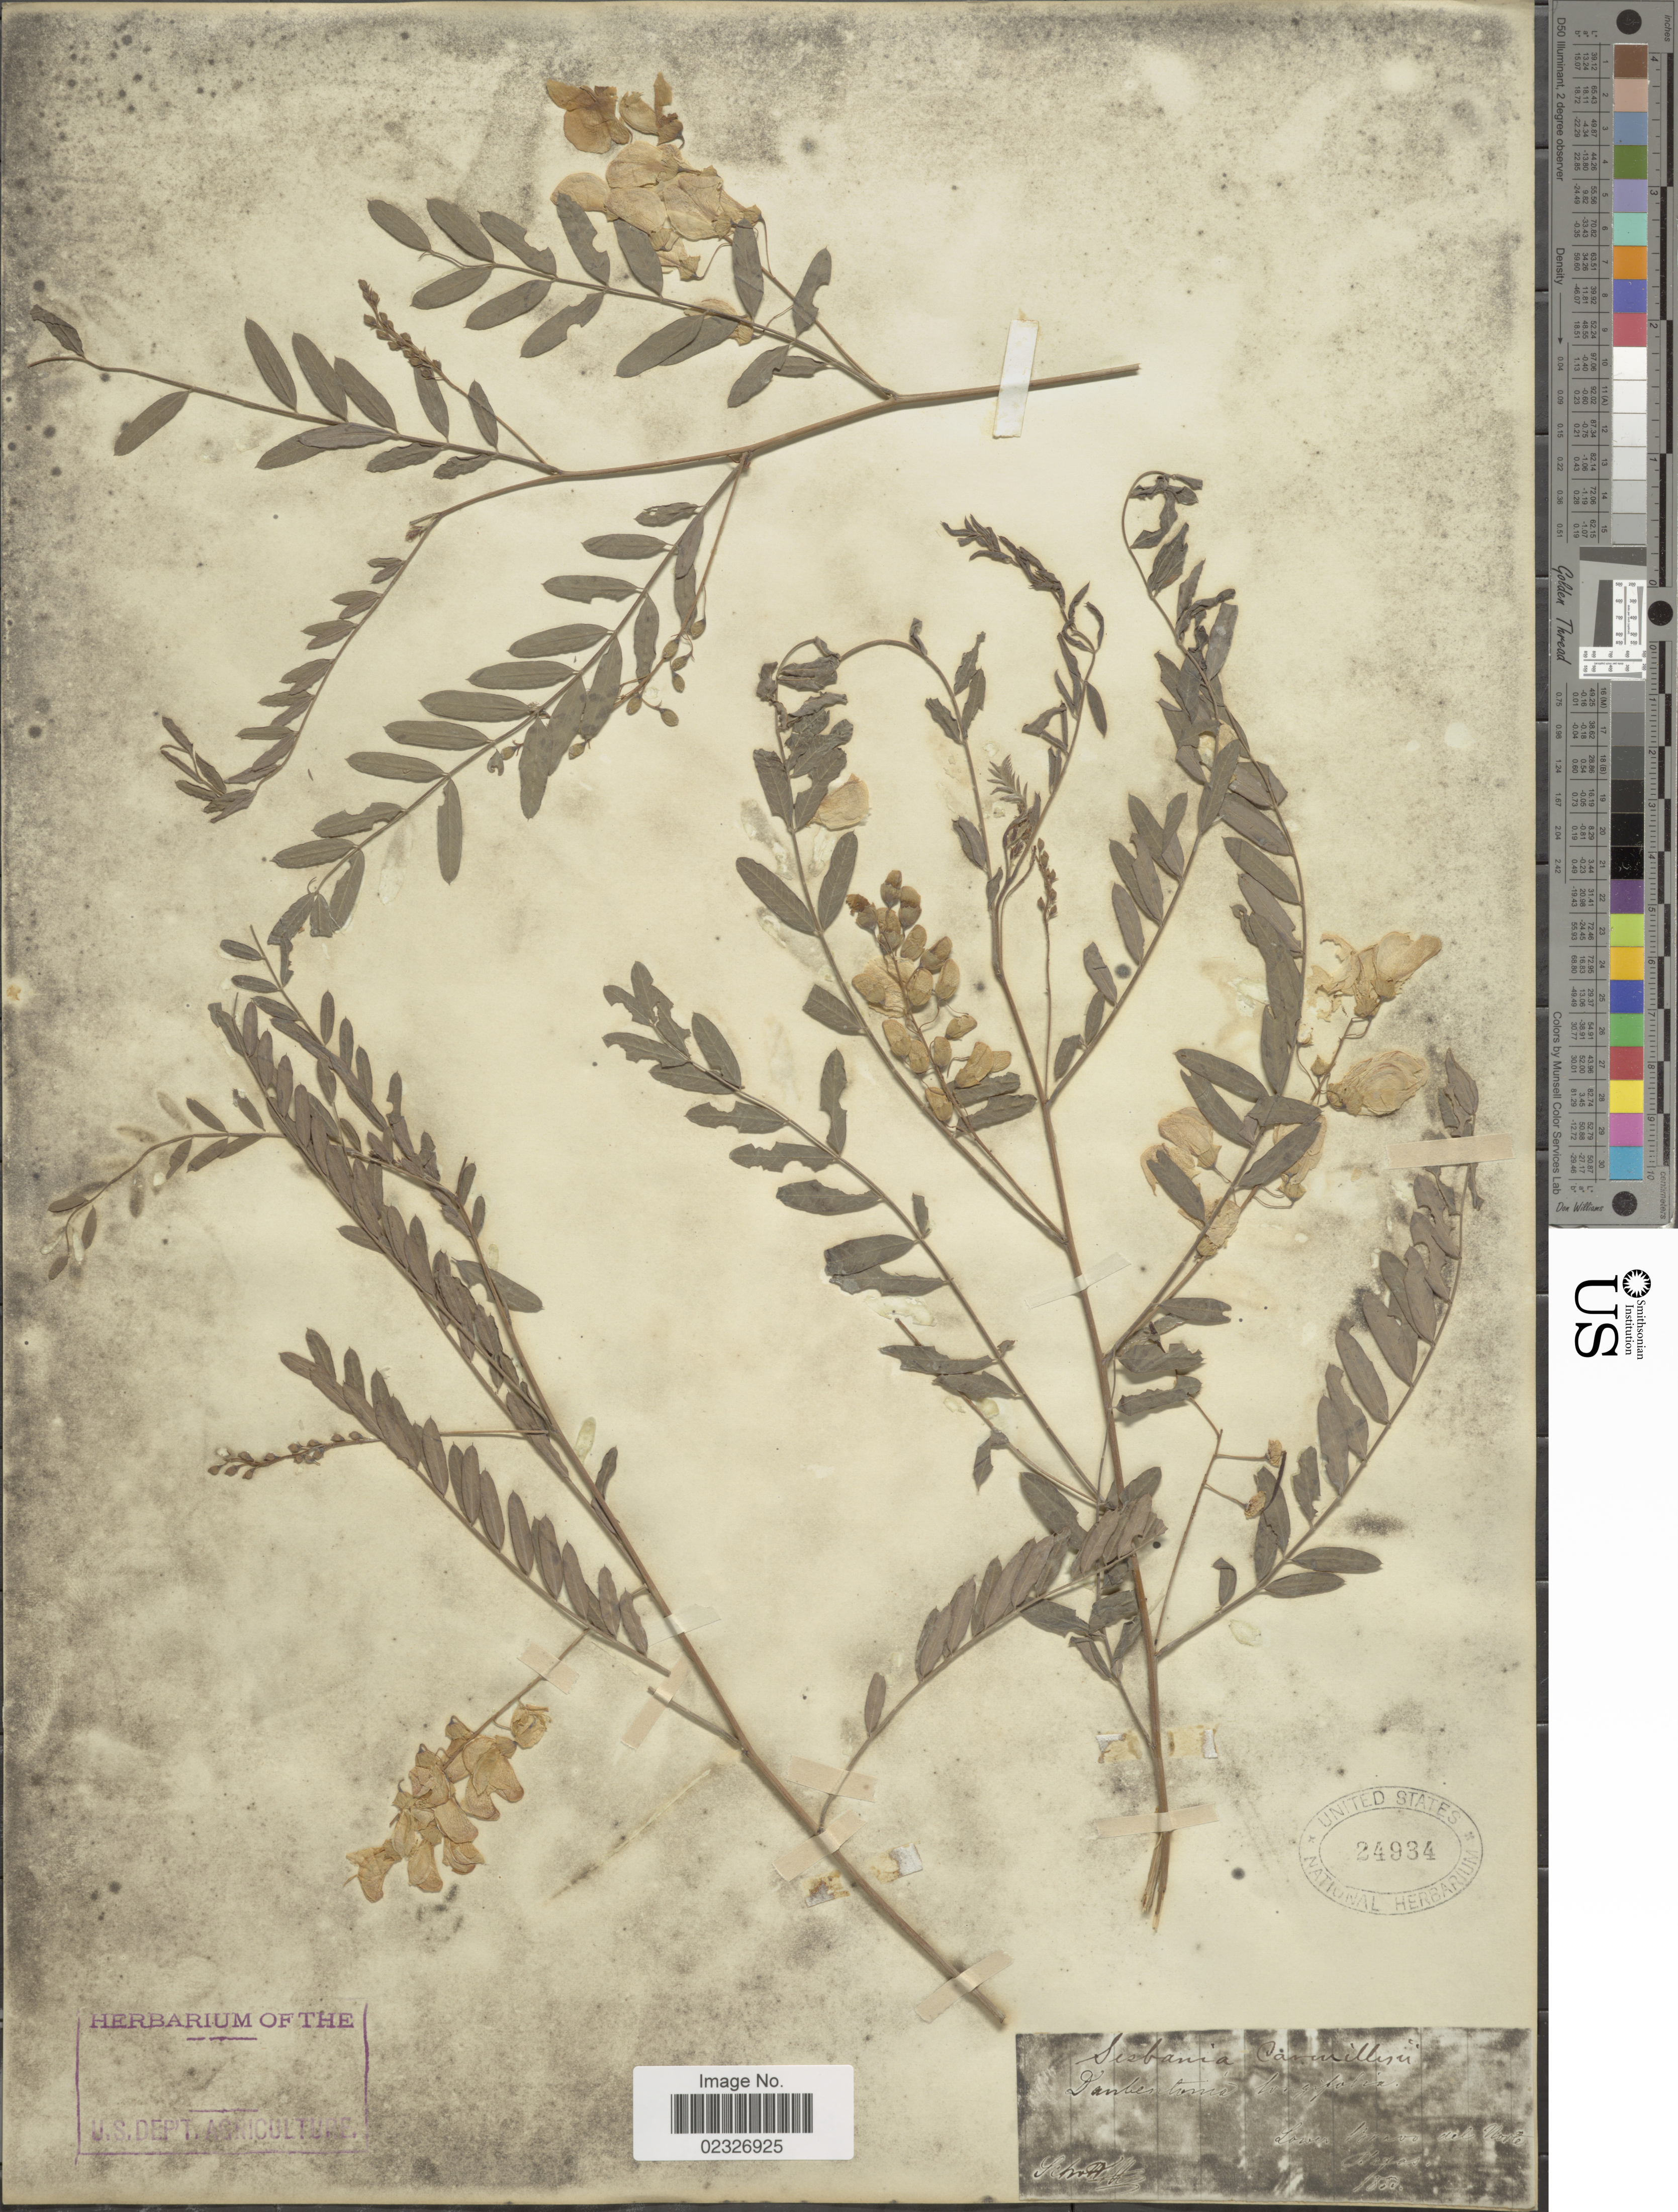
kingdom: Plantae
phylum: Tracheophyta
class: Magnoliopsida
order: Fabales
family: Fabaceae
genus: Sesbania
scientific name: Sesbania drummondii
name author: (Rydb.) Cory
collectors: A. Schott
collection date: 1850/1859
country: United States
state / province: Texas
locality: Lower Grande del Norte (Rio Grand)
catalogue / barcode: US 24934